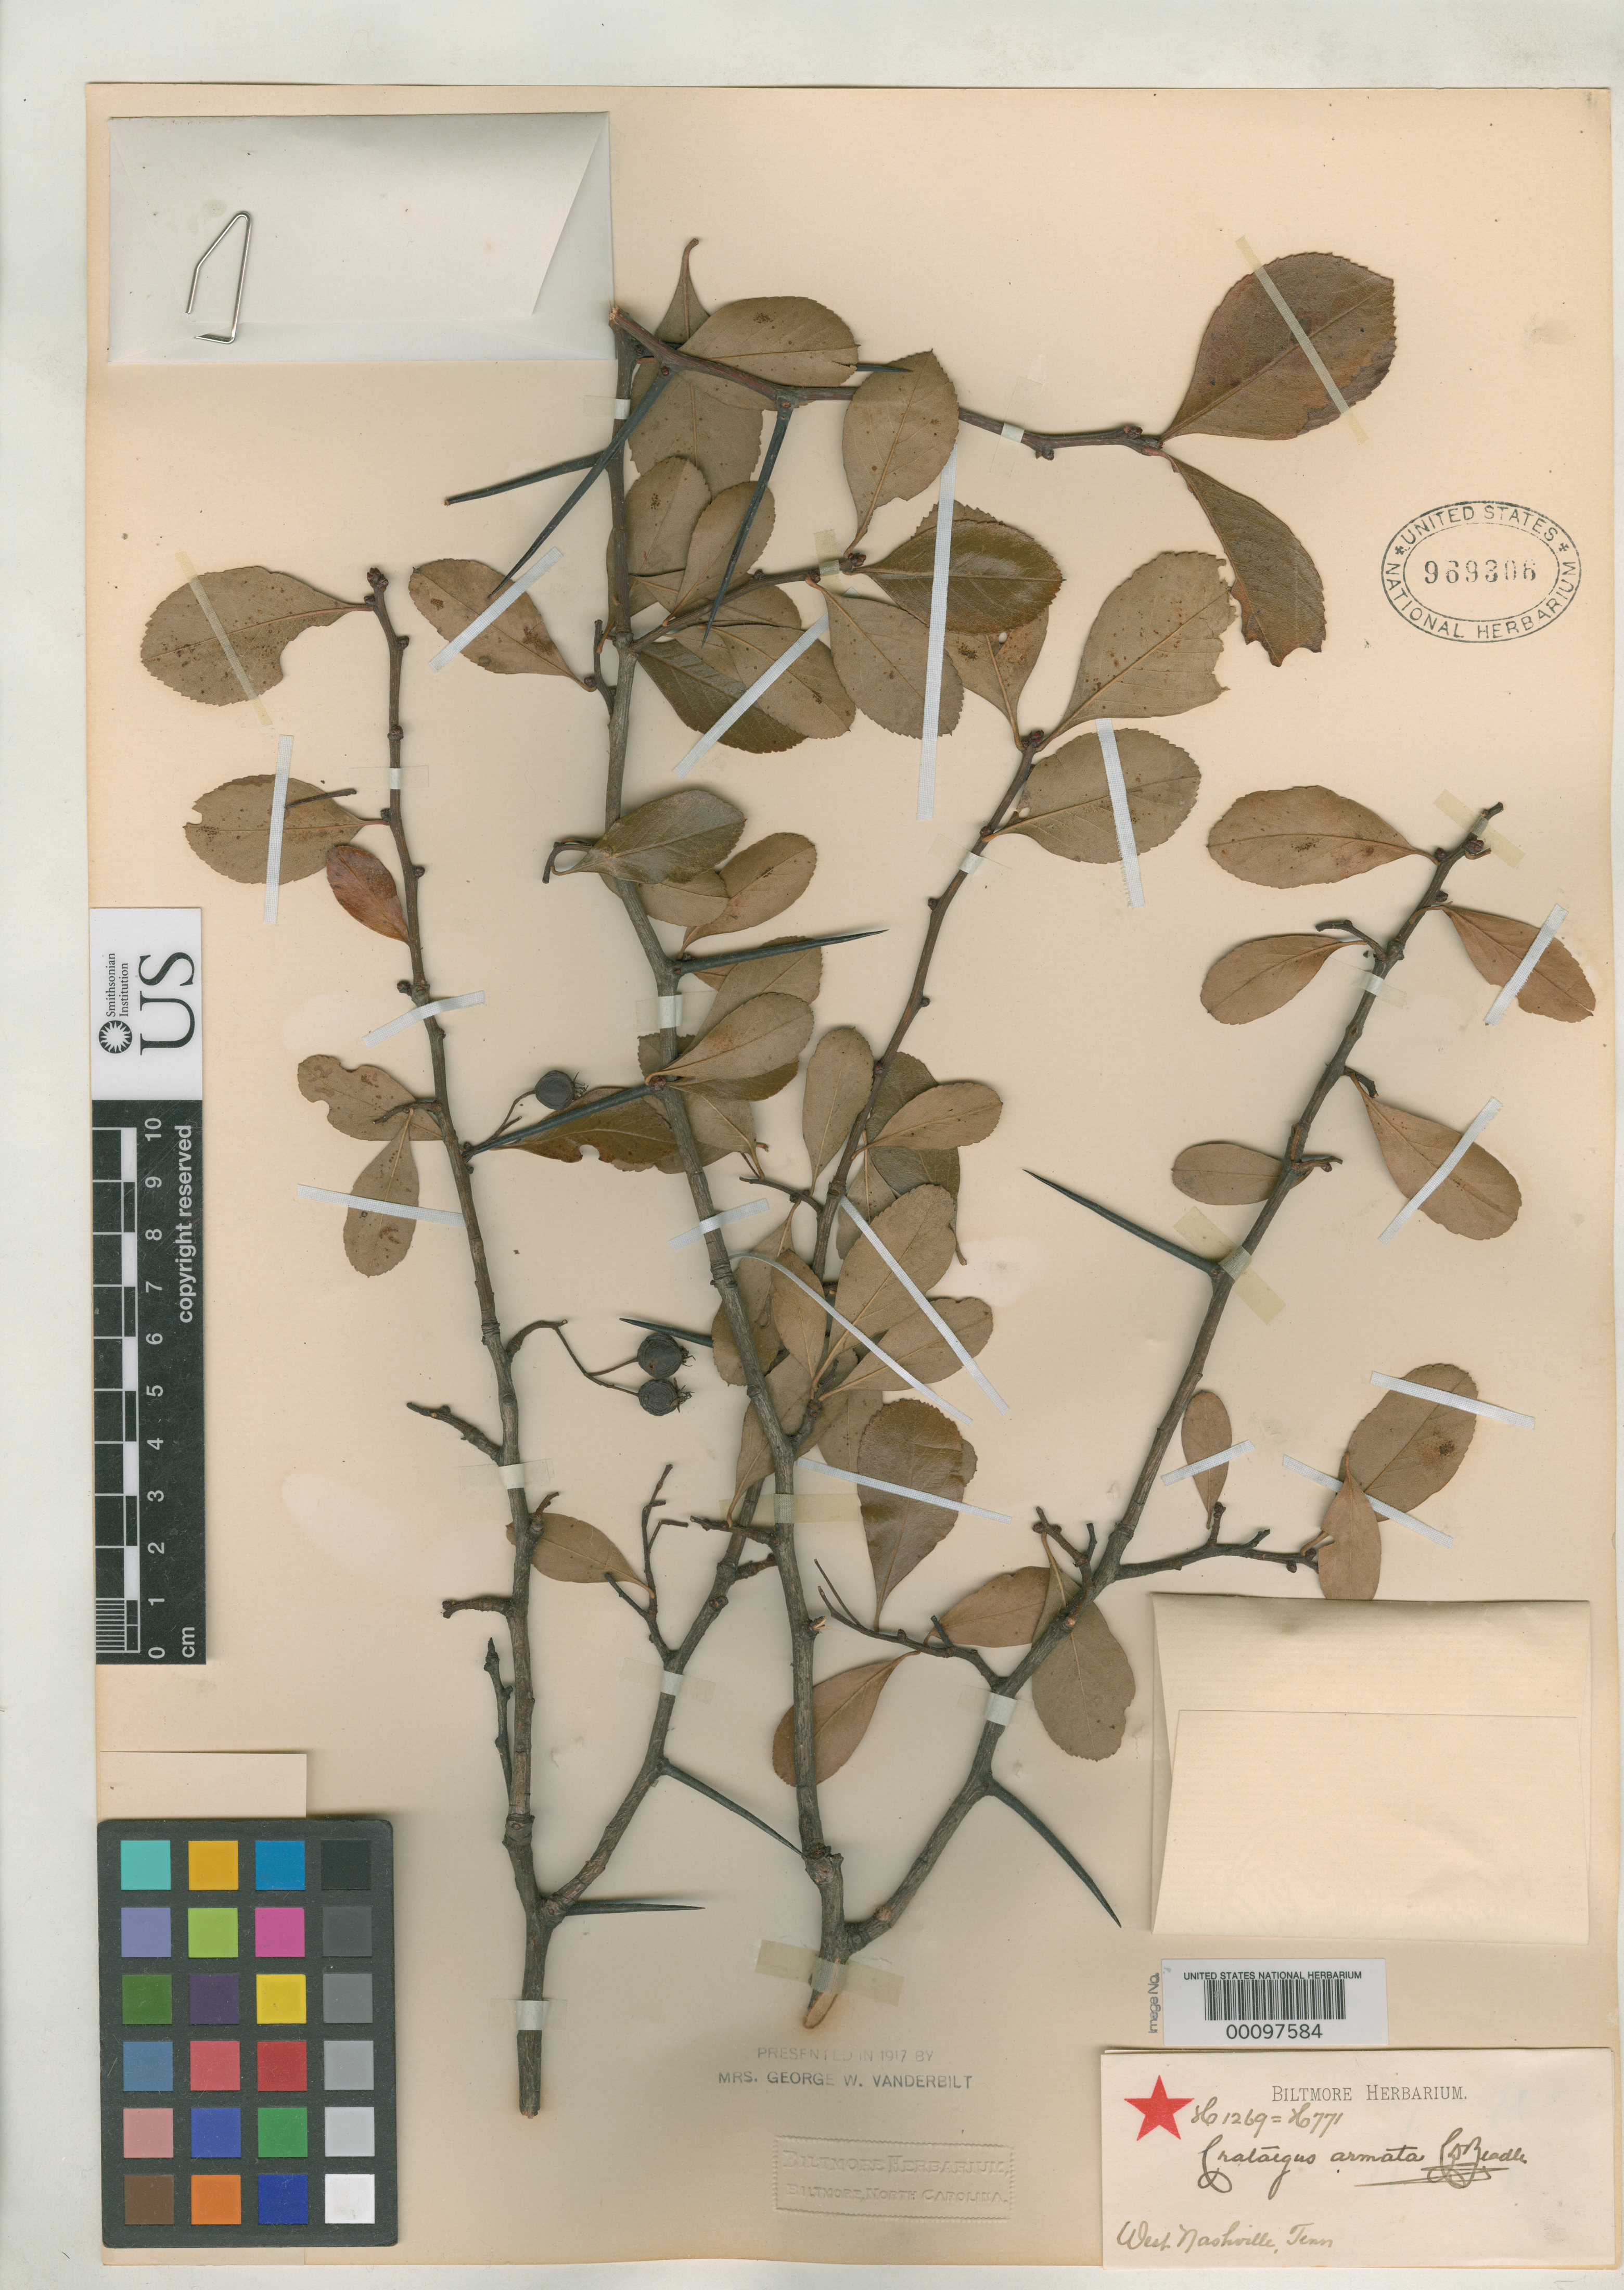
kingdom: Plantae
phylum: Tracheophyta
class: Magnoliopsida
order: Rosales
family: Rosaceae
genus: Crataegus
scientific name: Crataegus armata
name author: Beadle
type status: Syntype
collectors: ex herb. Biltmore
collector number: H 1269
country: United States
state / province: Tennessee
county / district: Davidson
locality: Near Nashville.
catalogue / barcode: US 969306